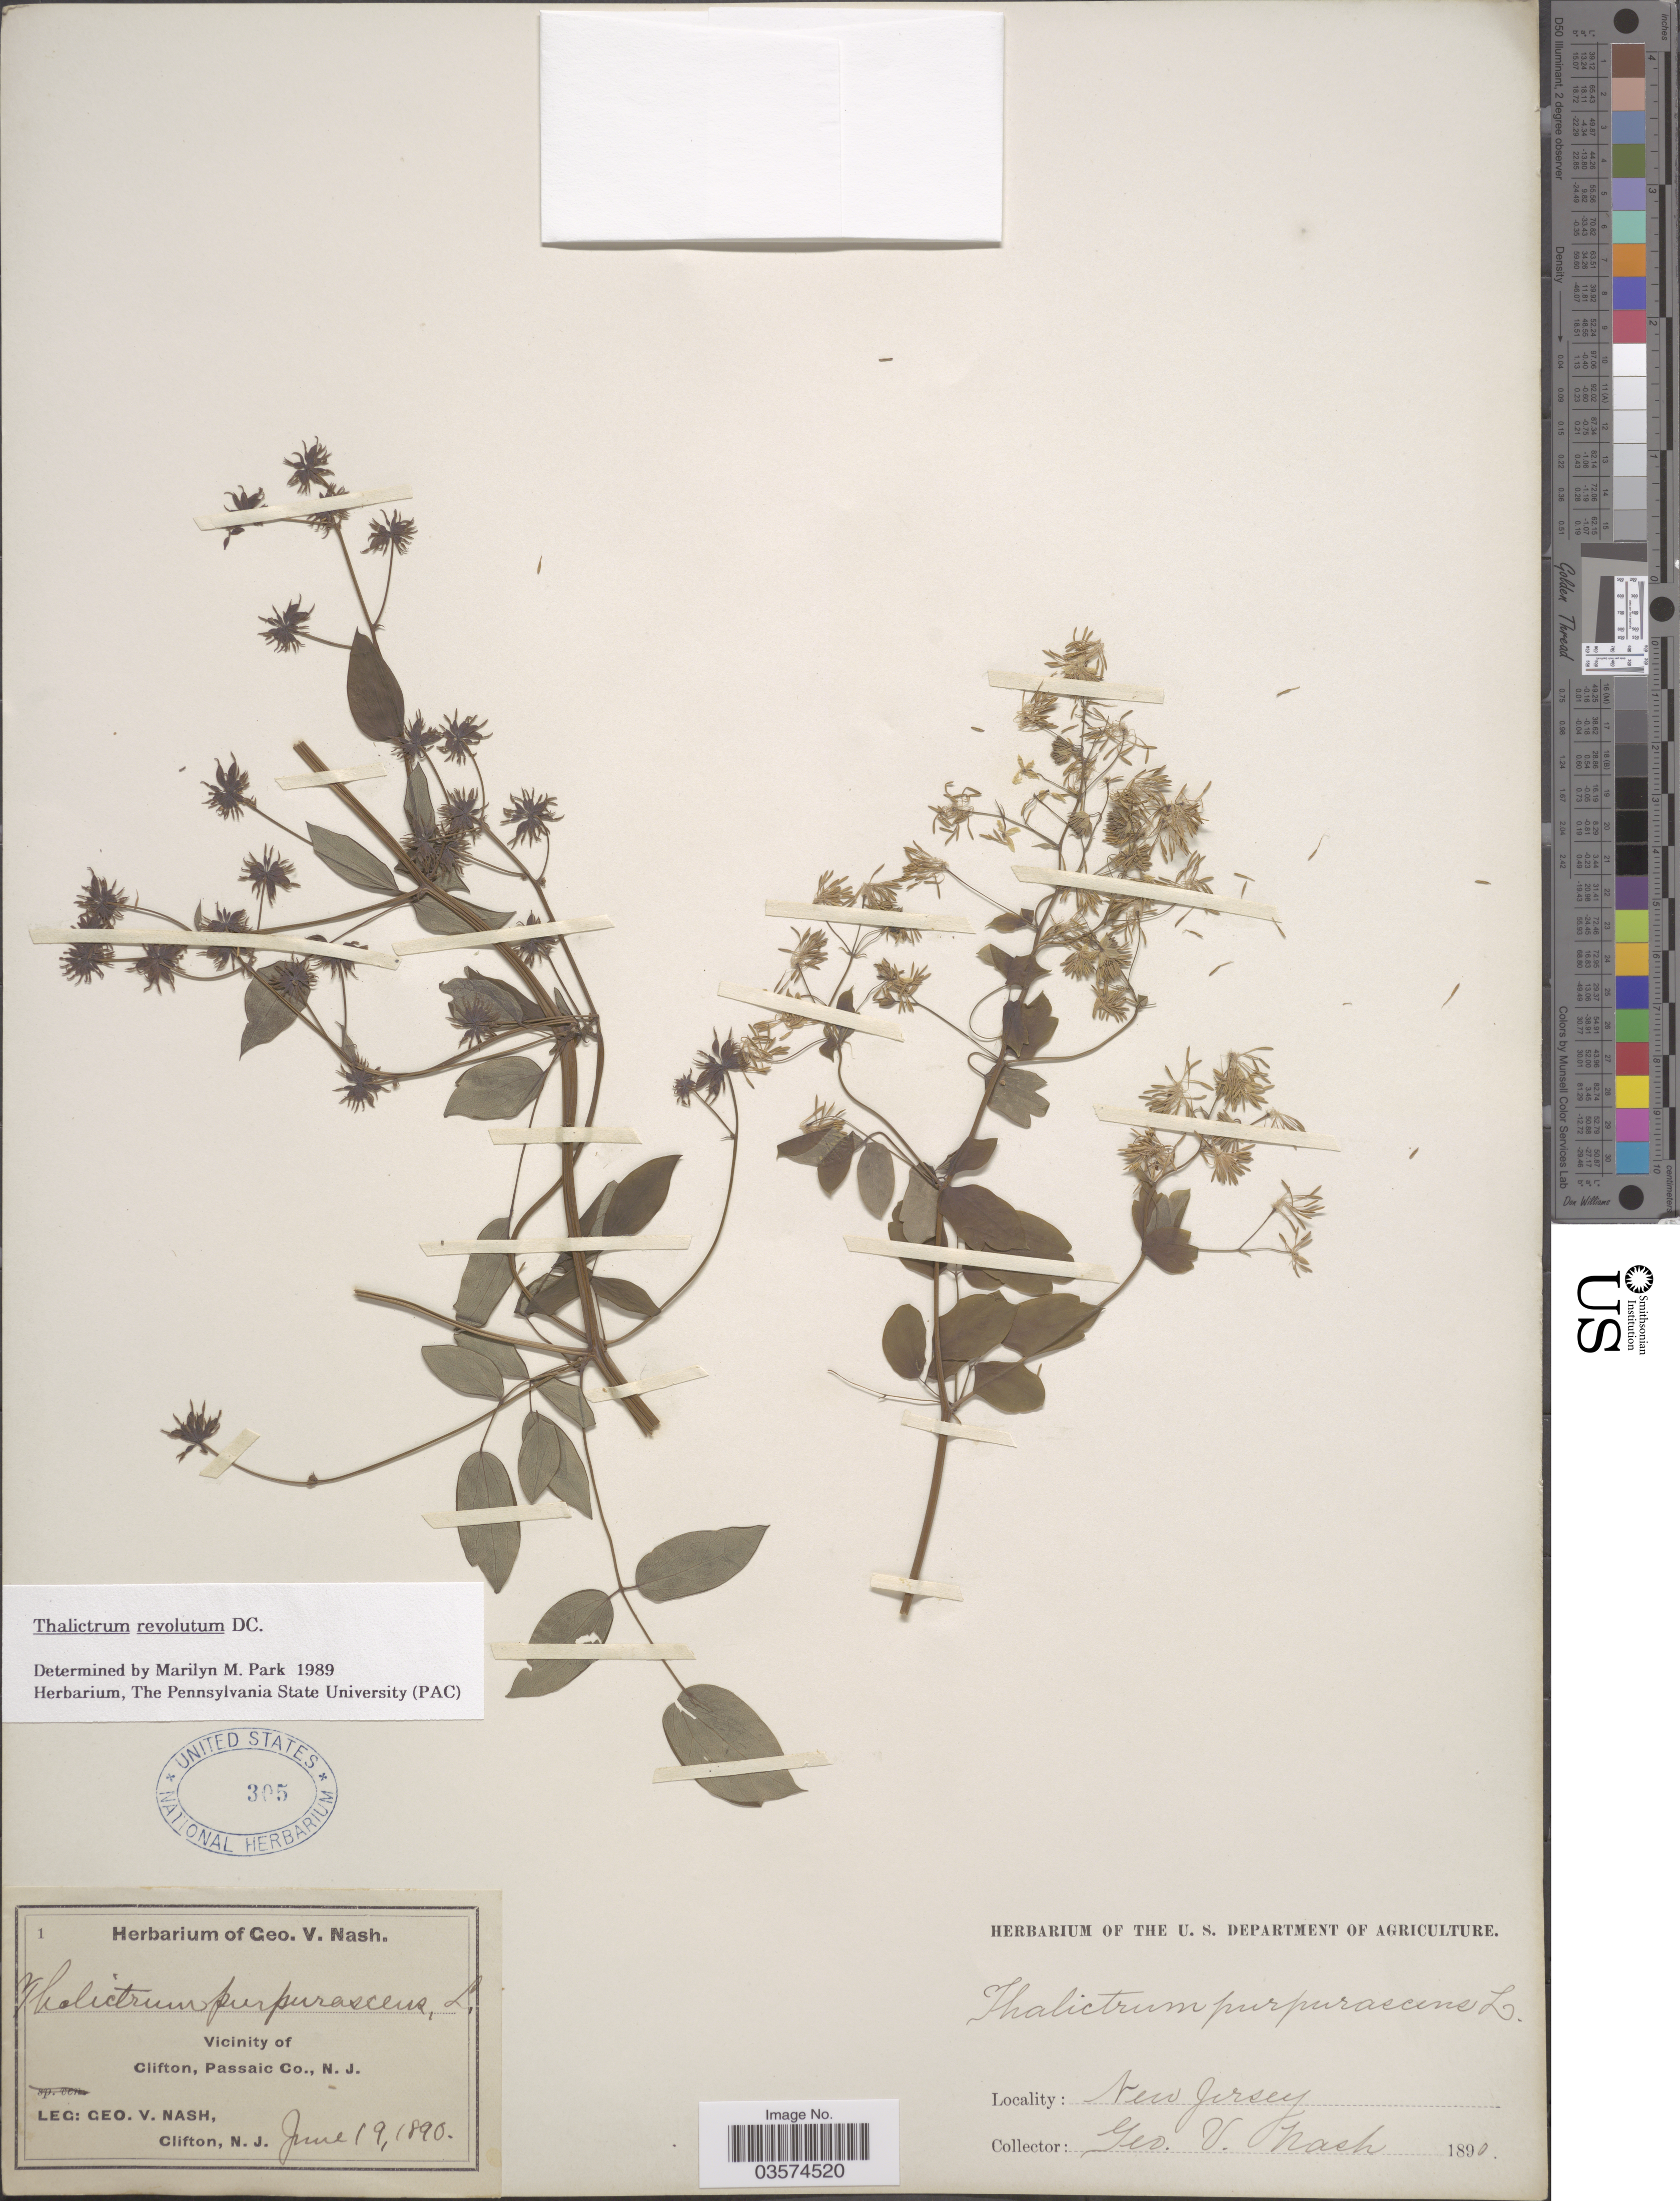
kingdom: Plantae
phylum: Tracheophyta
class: Magnoliopsida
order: Ranunculales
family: Ranunculaceae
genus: Thalictrum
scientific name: Thalictrum amphibolum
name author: Greene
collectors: G. V. Nash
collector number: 1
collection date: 1890-06-19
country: United States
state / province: New Jersey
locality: Vicinity of Clifton, Passaic Co.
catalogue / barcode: US 305